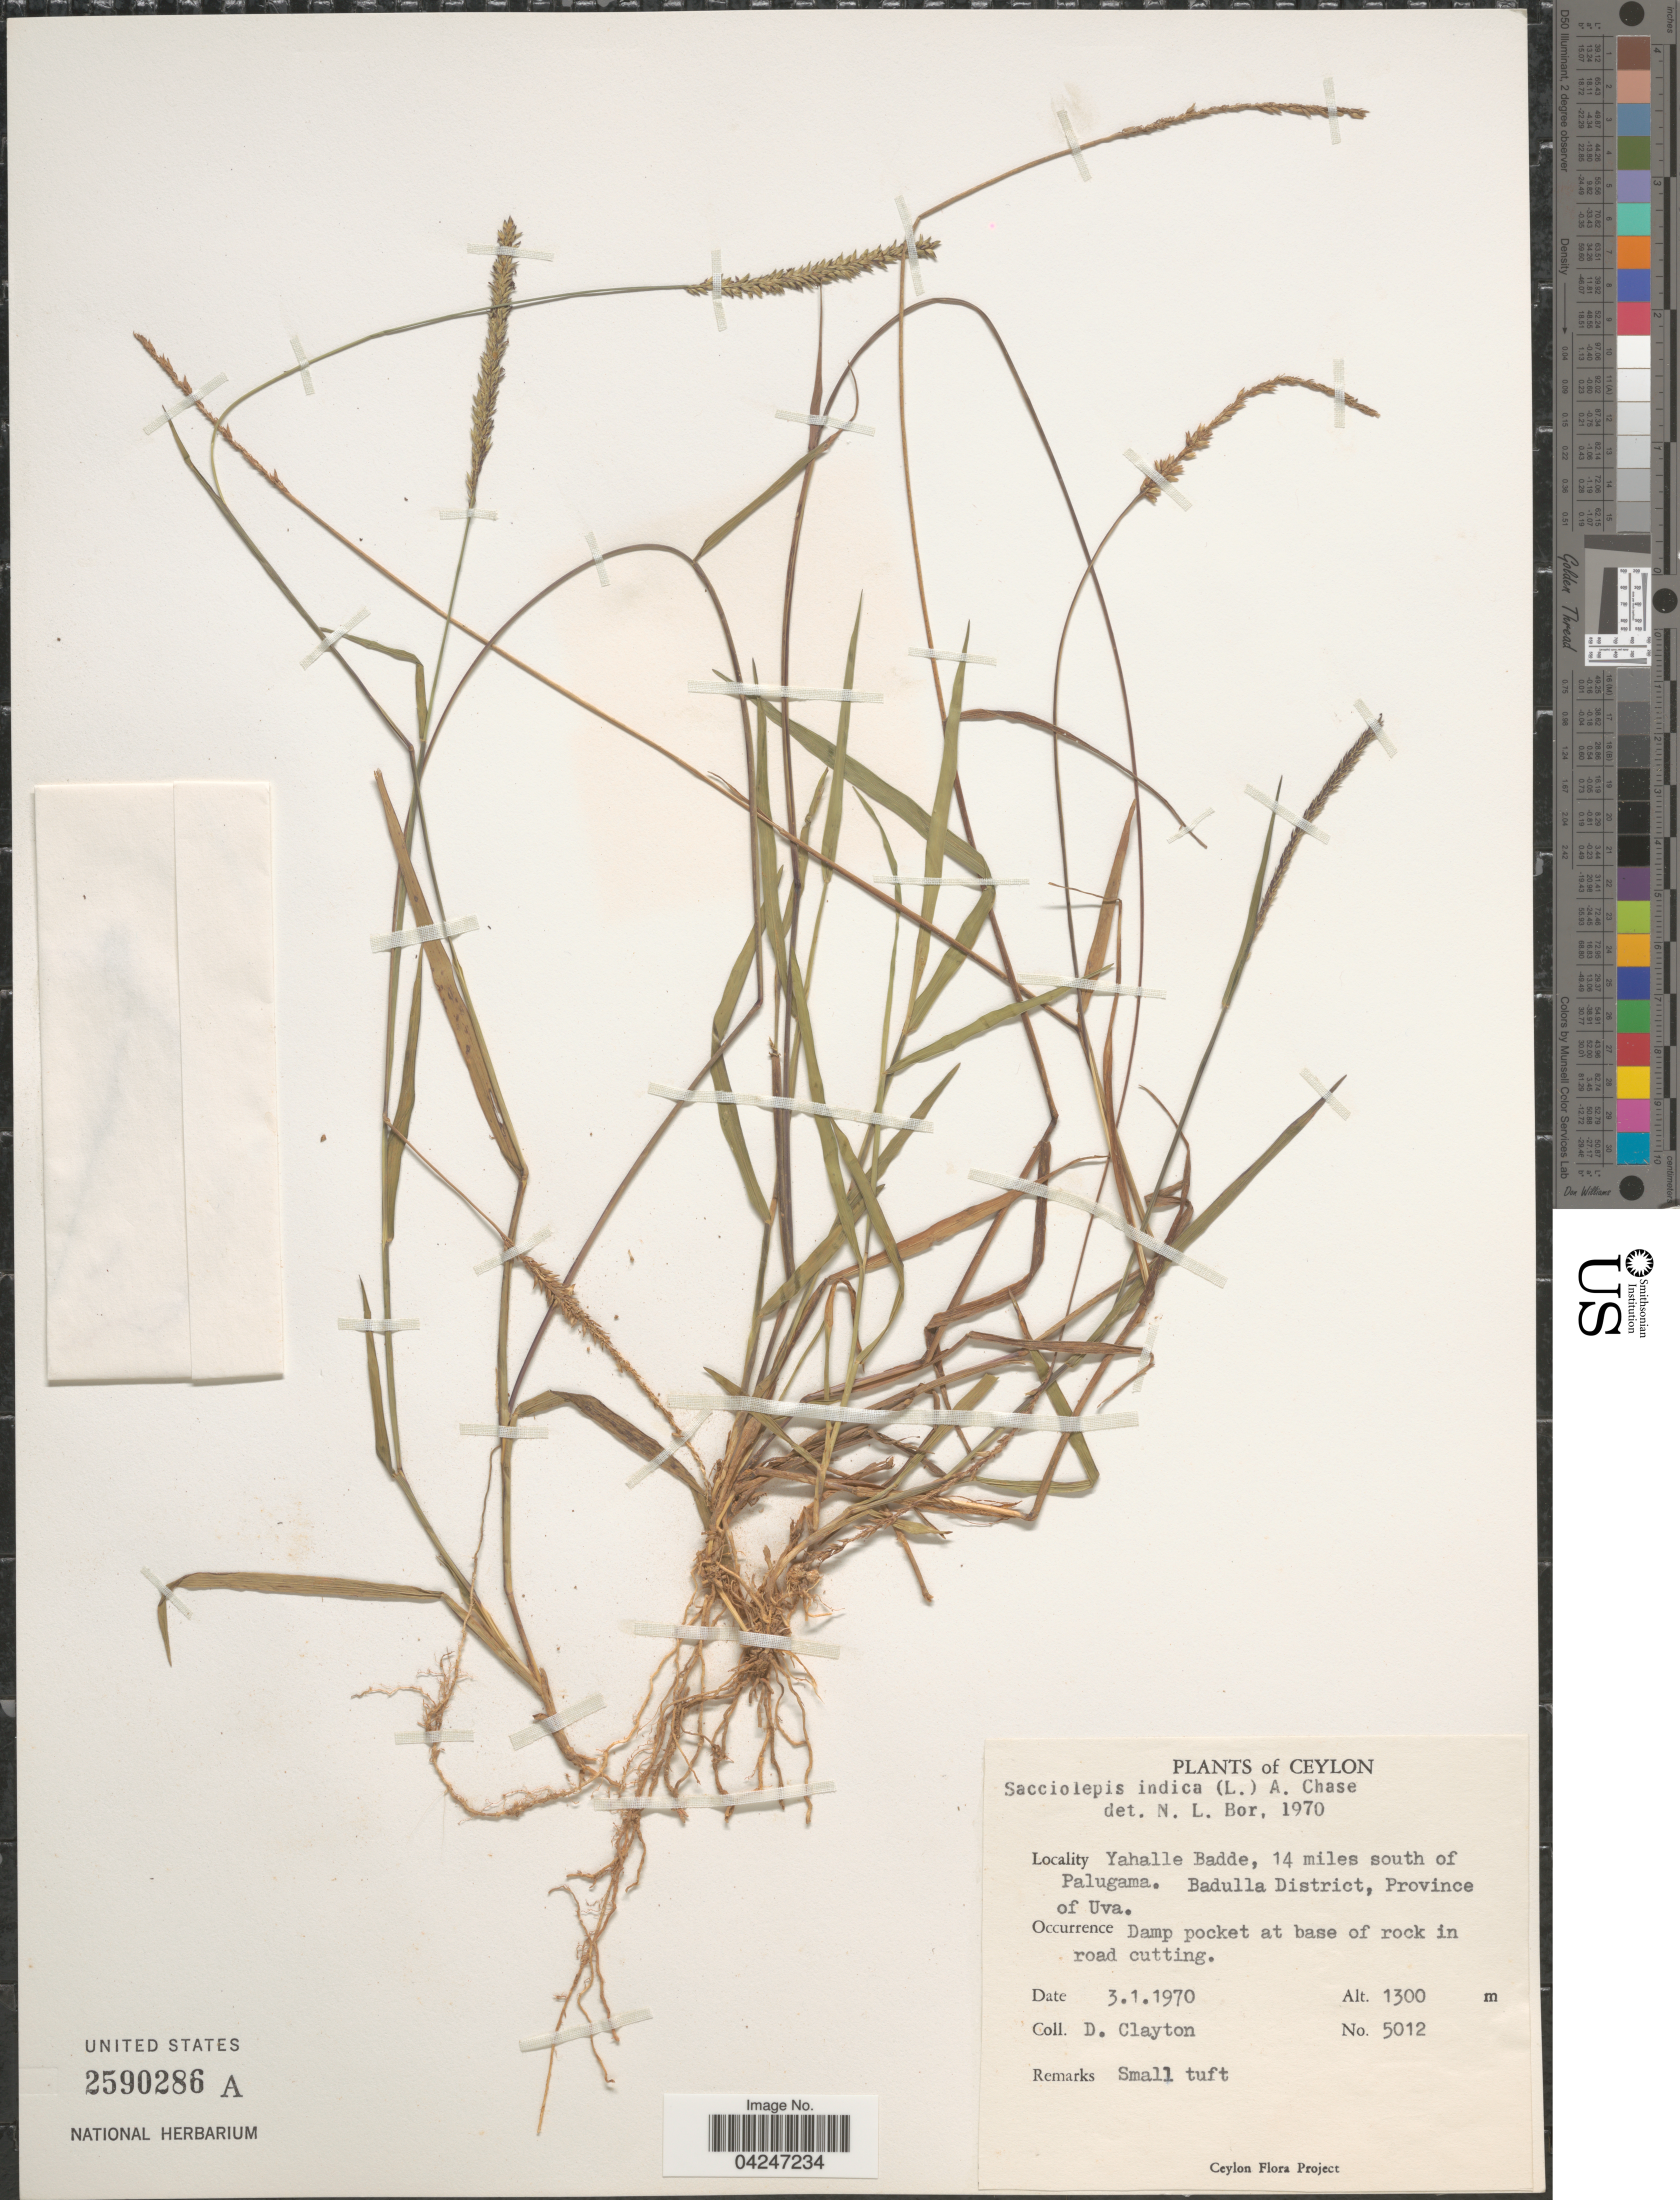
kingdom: Plantae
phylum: Tracheophyta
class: Liliopsida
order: Poales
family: Poaceae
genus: Sacciolepis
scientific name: Sacciolepis indica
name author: (L.) Chase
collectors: D. Clayton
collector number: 5012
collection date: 1970-01-03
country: Sri Lanka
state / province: Uva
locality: Ceylon. Yahalle Badde, 14 miles south of Palugama. Badulla District.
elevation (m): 1300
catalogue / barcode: US 2590286A